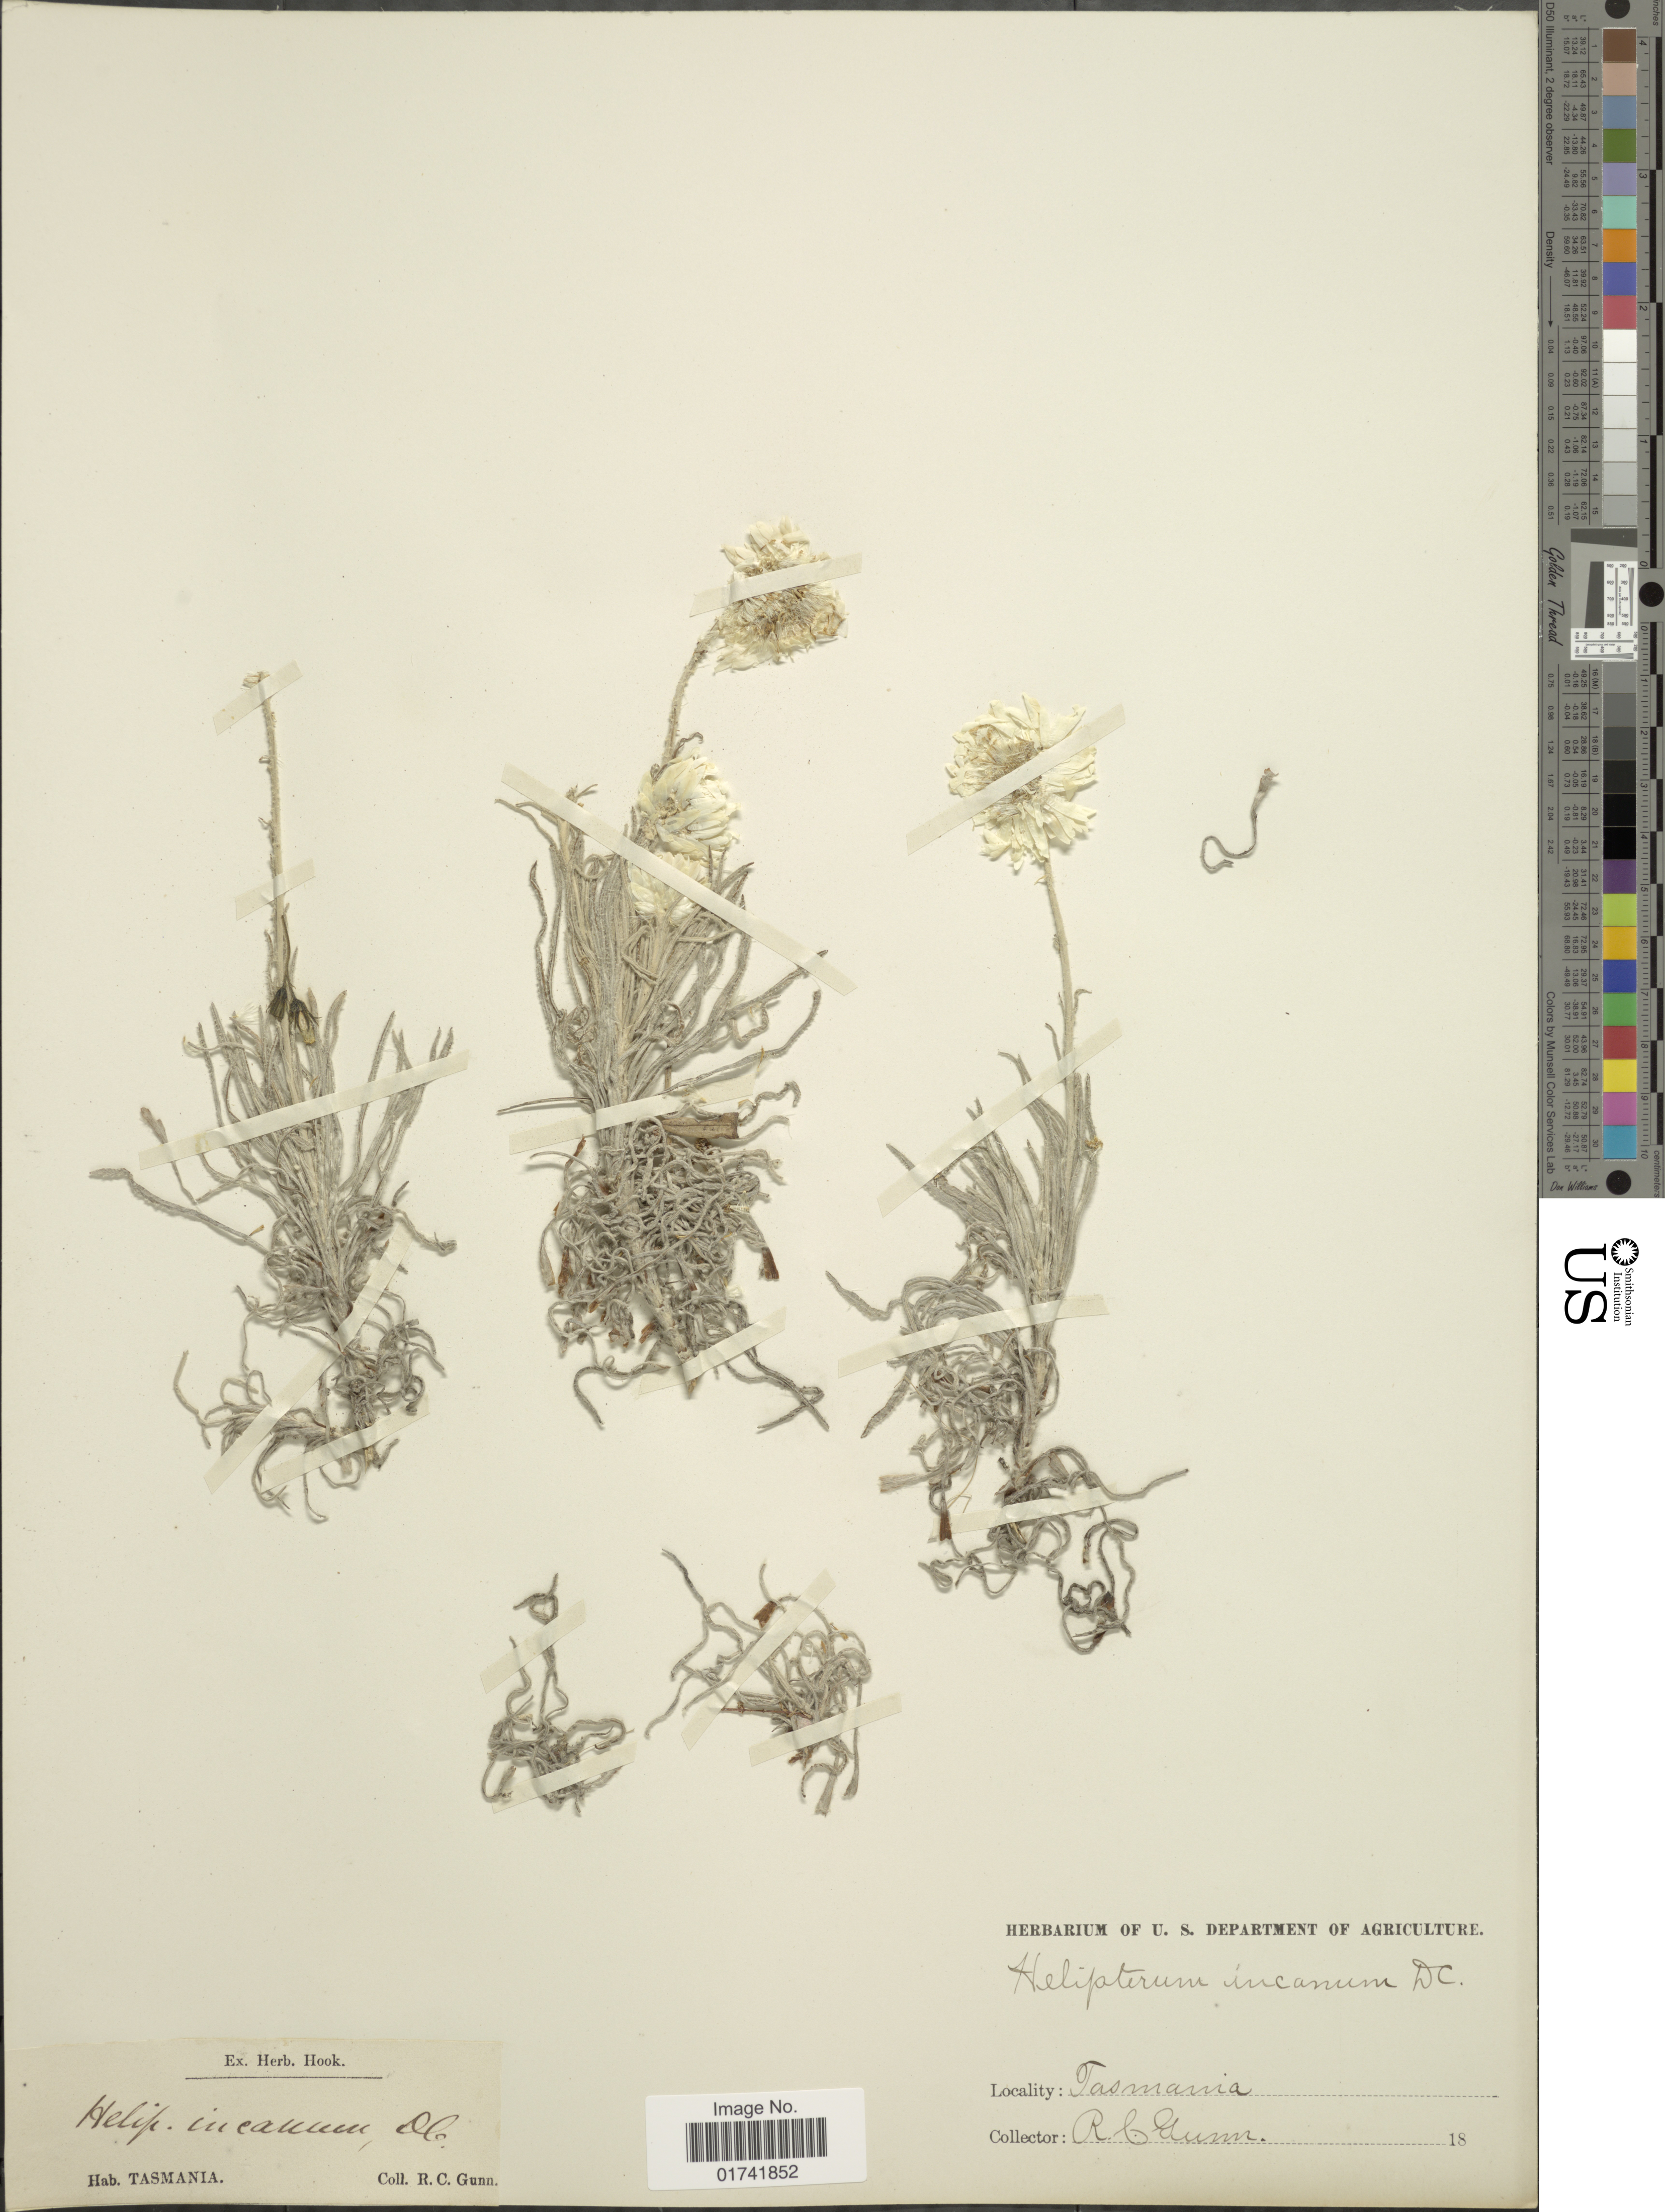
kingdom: Plantae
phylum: Tracheophyta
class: Magnoliopsida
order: Asterales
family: Asteraceae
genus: Helipterum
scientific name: Helipterum incanum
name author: DC.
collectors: R. Gunn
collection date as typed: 18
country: Australia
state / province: Tasmania